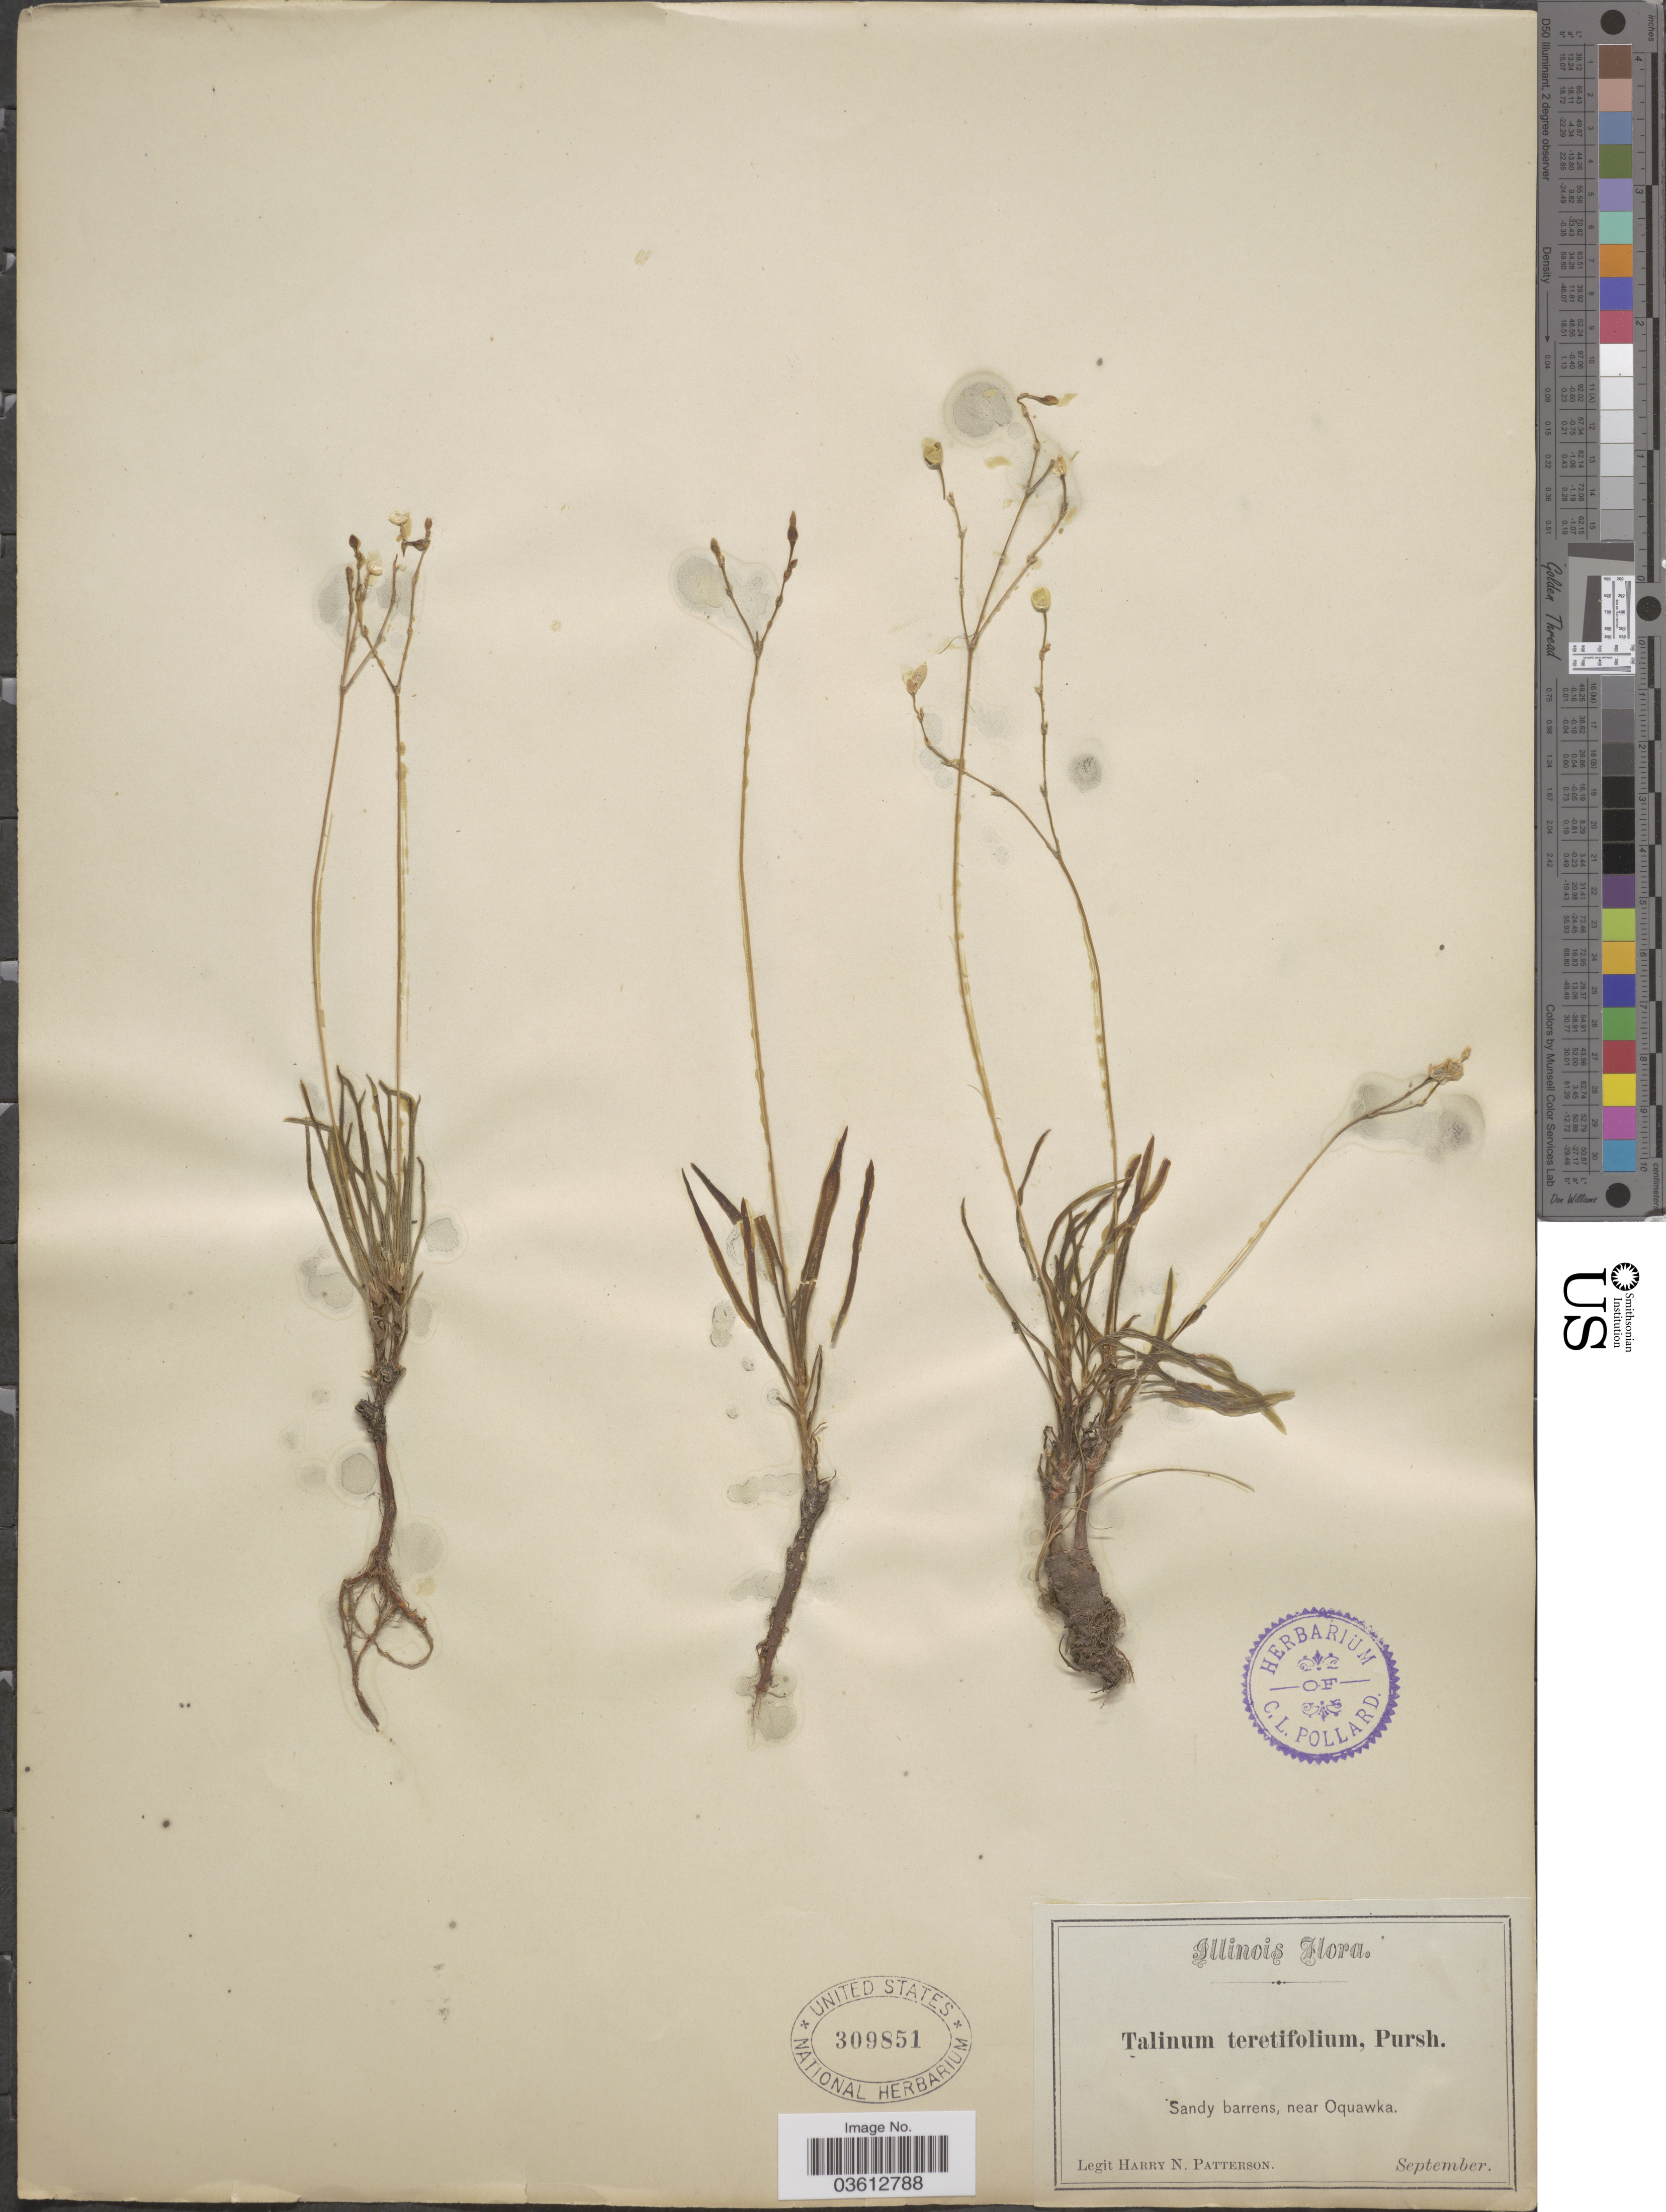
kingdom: Plantae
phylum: Tracheophyta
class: Magnoliopsida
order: Caryophyllales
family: Talinaceae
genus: Talinum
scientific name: Talinum rugospermum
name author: Holz.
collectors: H. N. Patterson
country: United States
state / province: Illinois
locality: Near Oquawka.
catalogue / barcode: US 309851